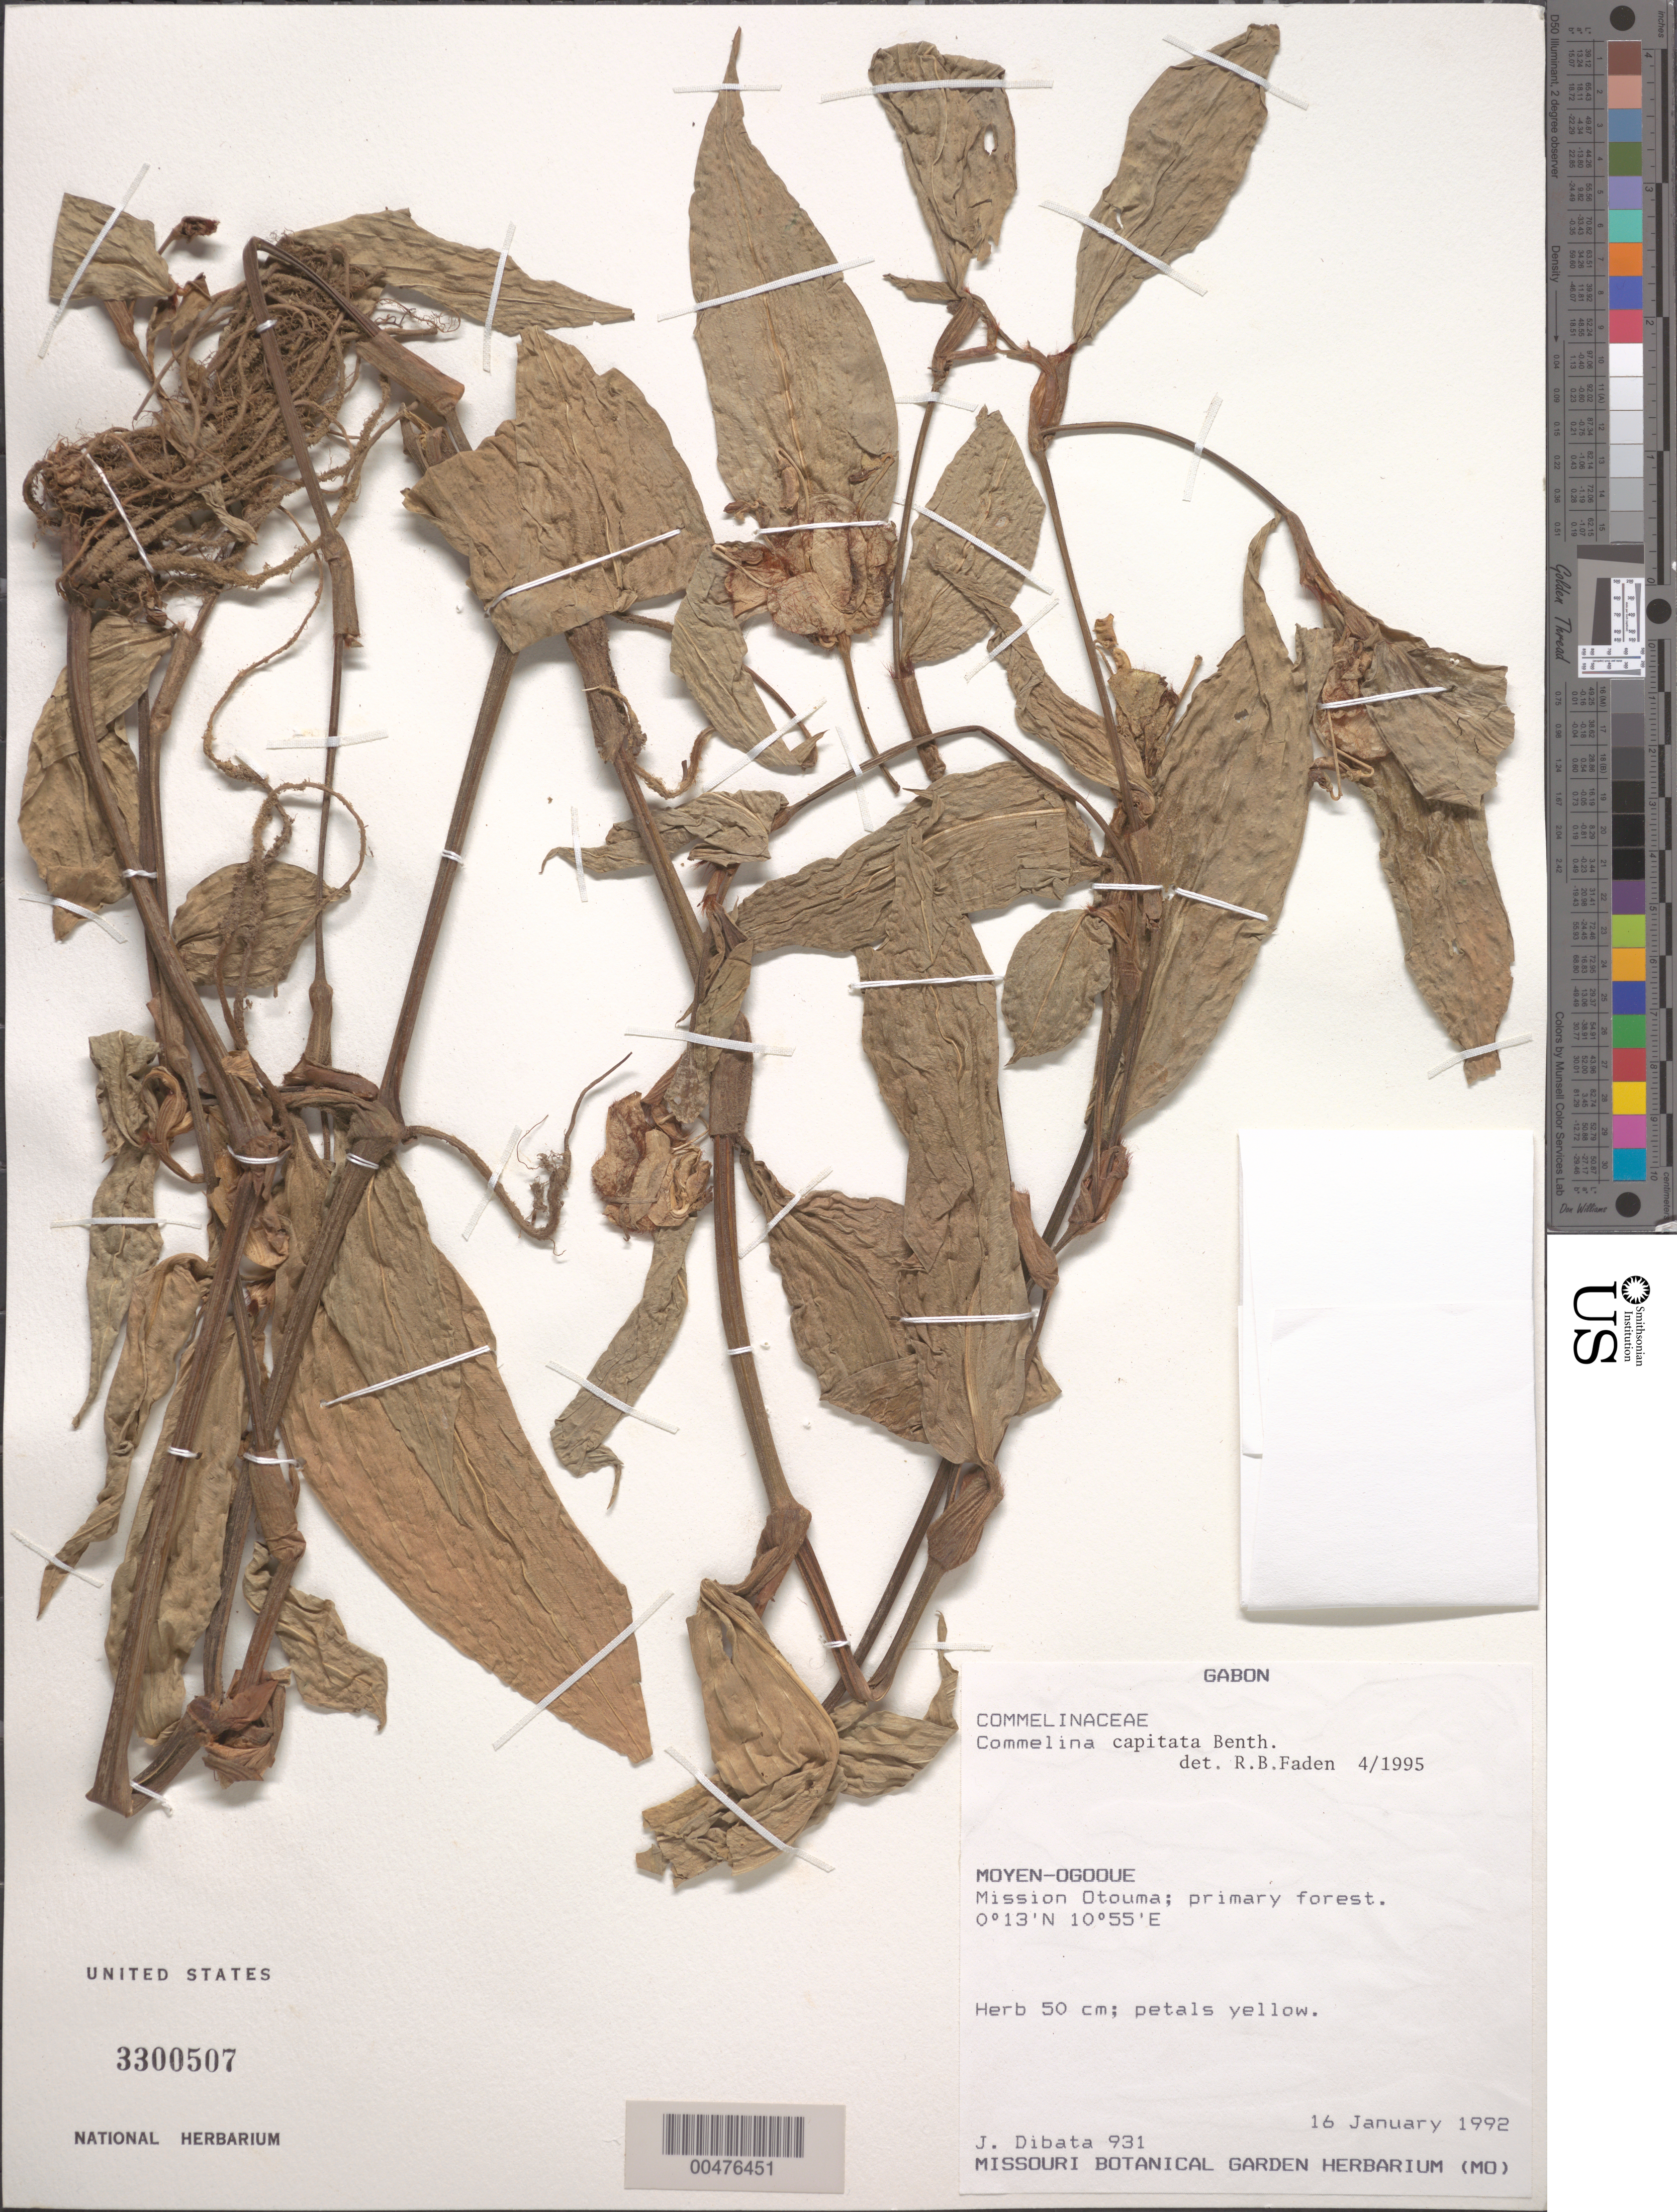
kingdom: Plantae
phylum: Tracheophyta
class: Liliopsida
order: Commelinales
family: Commelinaceae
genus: Commelina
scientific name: Commelina capitata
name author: Benth.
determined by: Faden, Robert B., (US), Smithsonian Institution - National Museum of Natural History (UNITED STATES)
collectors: J. Dibata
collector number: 931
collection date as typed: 16 Jan 1992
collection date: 1992-01-16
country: Gabon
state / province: Moyen-ogooué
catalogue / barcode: US 3300507